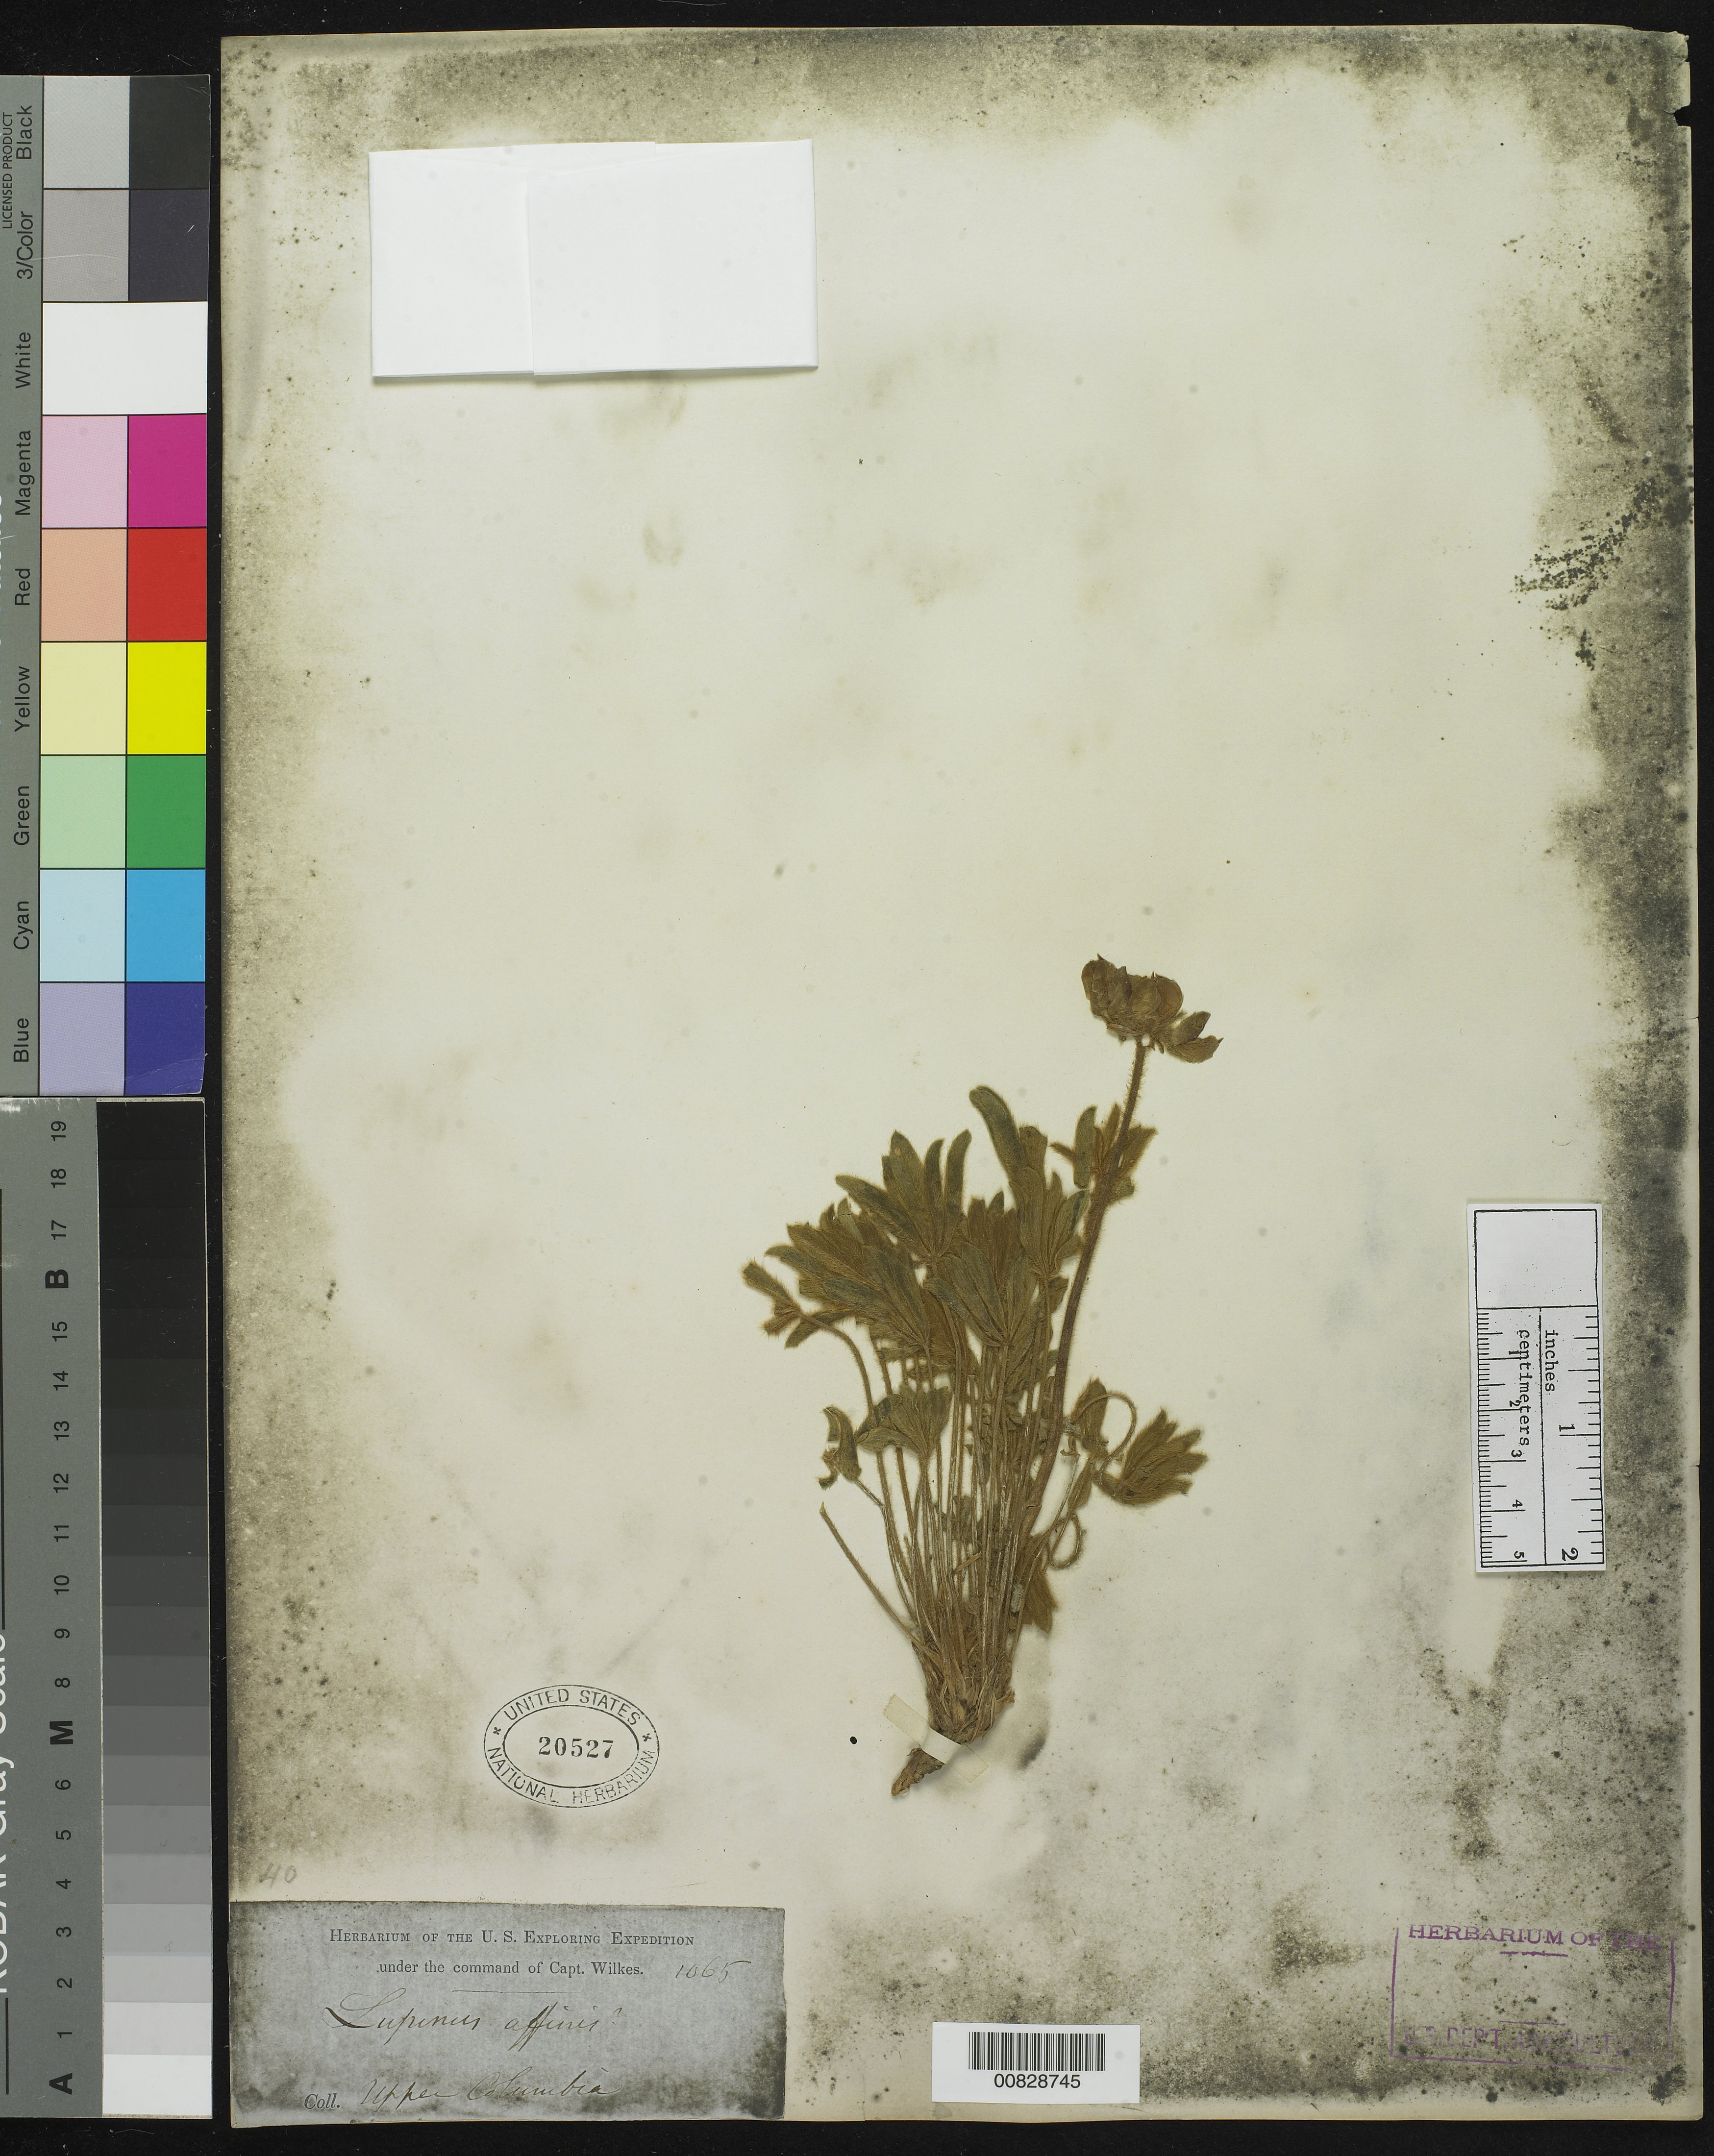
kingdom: Plantae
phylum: Tracheophyta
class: Magnoliopsida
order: Fabales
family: Fabaceae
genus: Lupinus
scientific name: Lupinus sp.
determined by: Strong, Mark T., (BOT), Smithsonian Institution - National Museum of Natural History (UNITED STATES)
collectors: Wilkes Explor. Exped.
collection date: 1838/1842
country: United States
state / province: Washington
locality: Upper Columbia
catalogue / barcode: US 20527